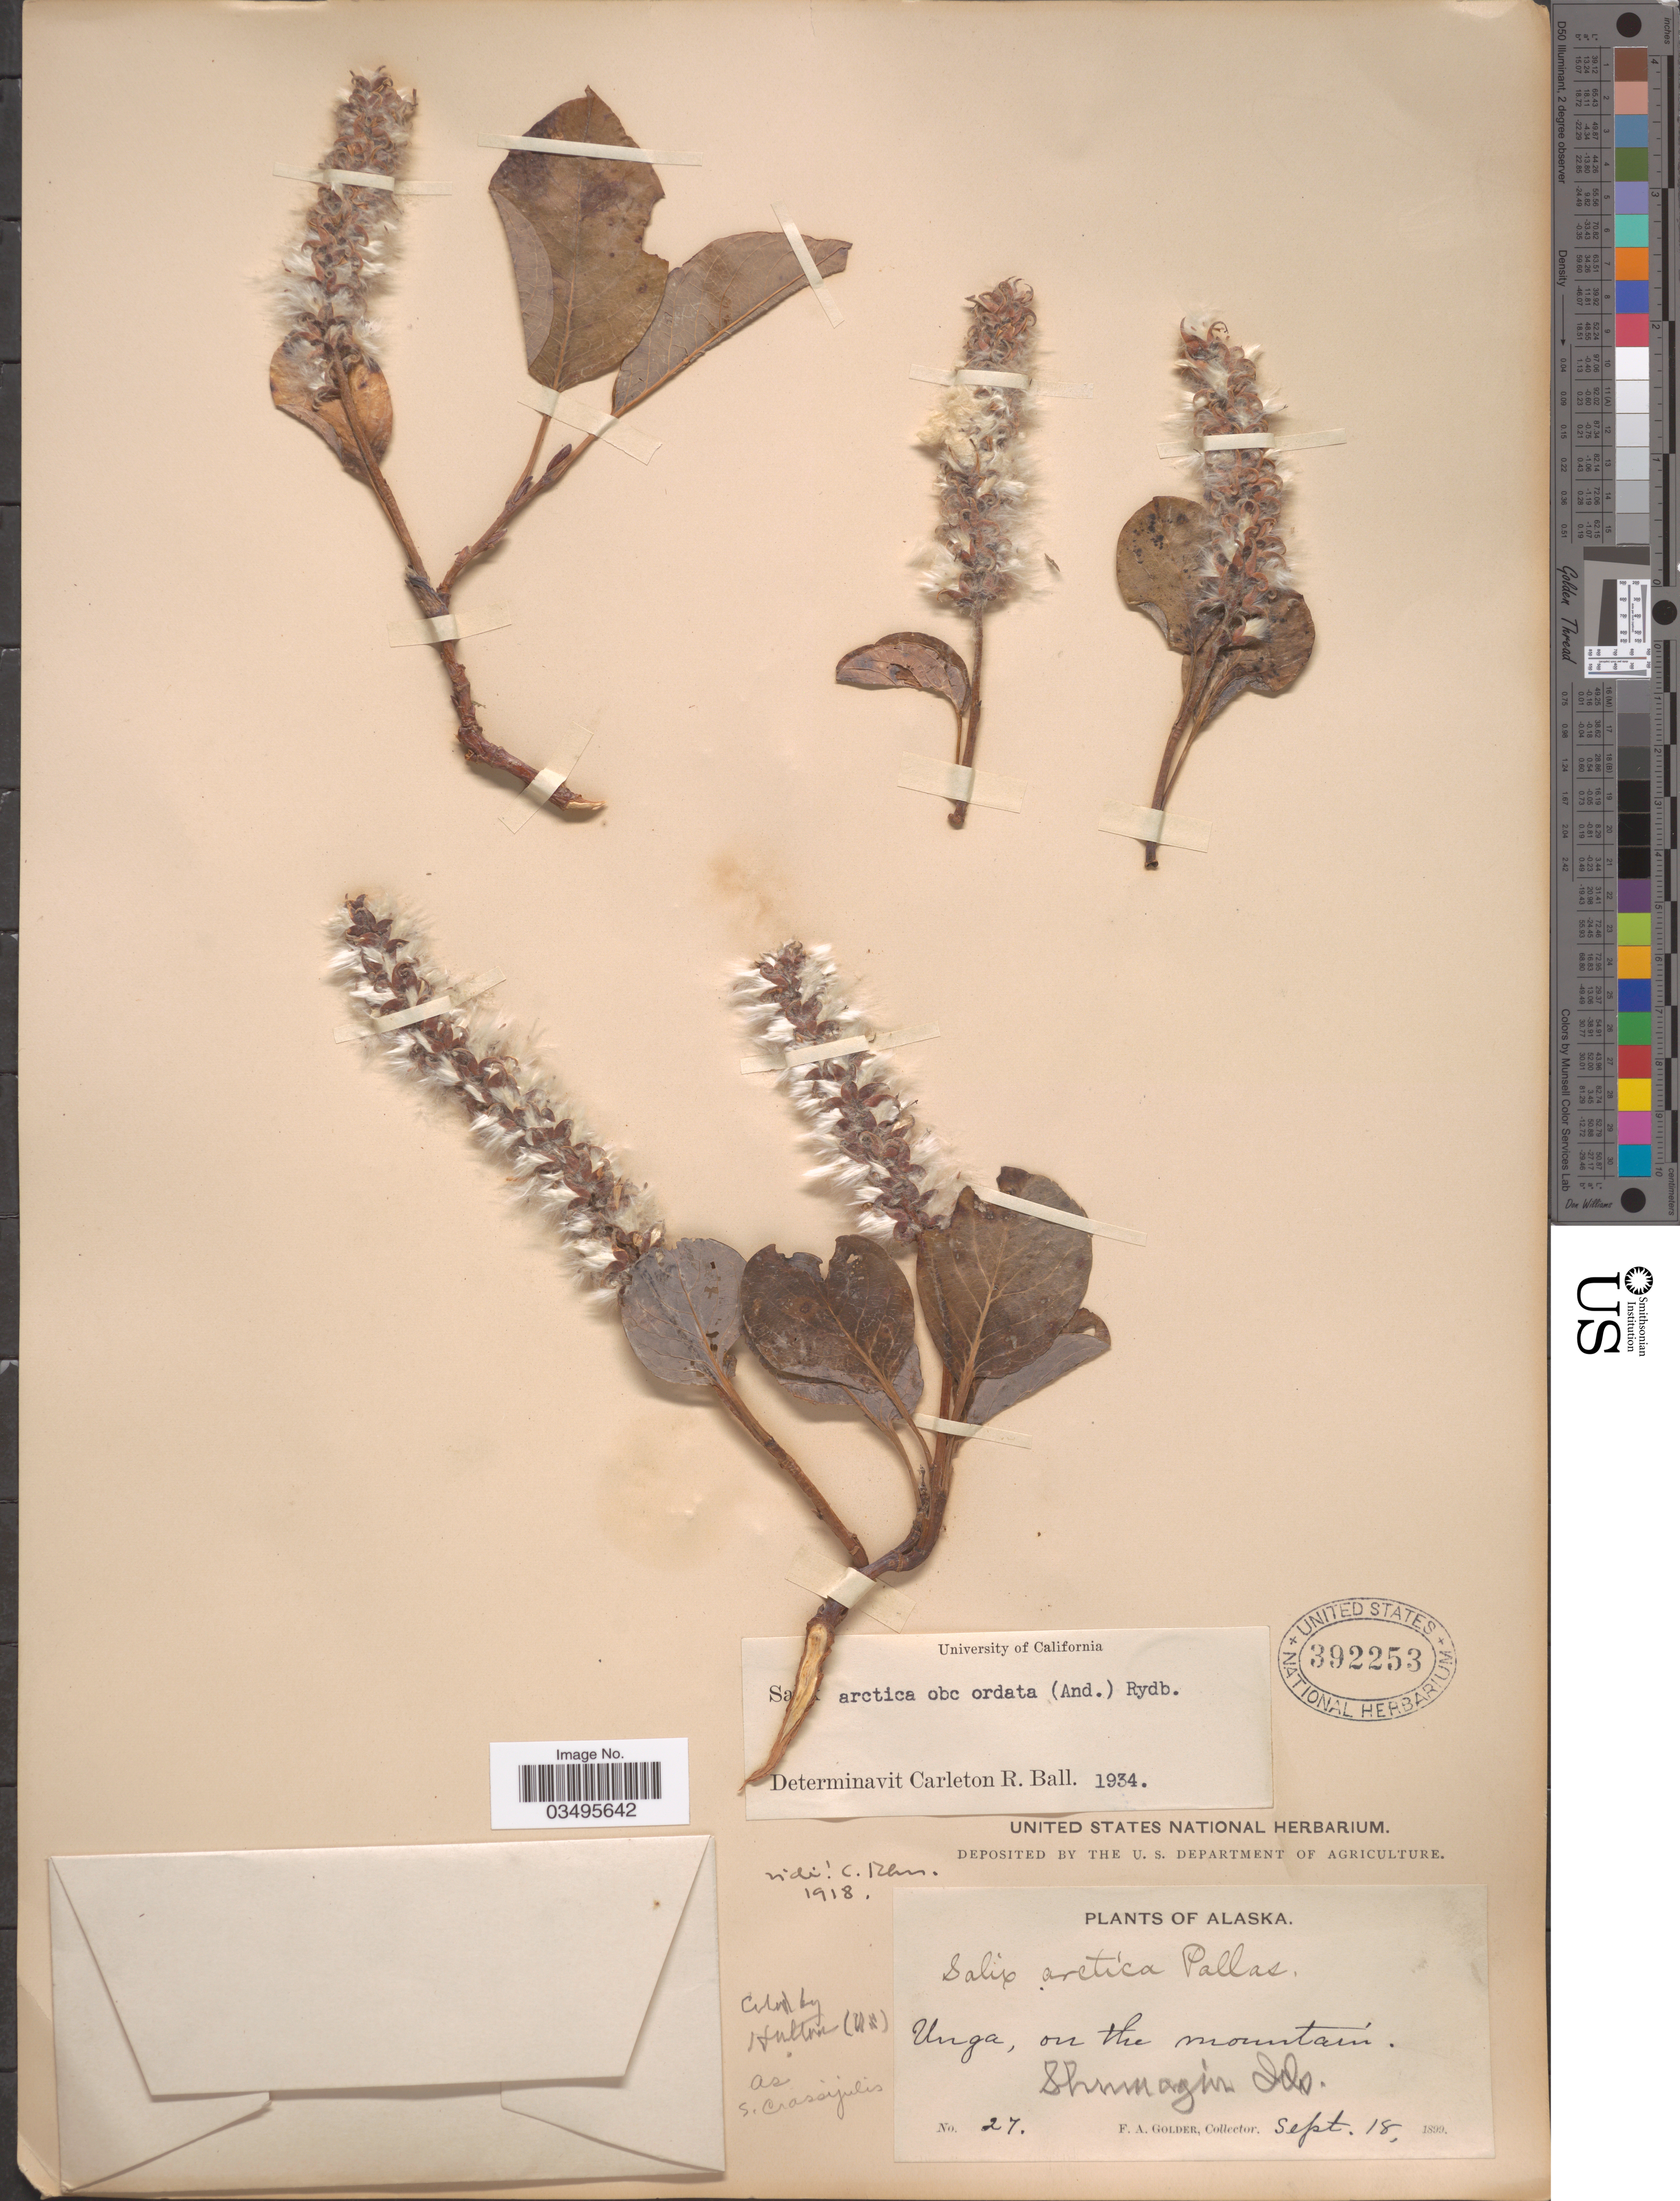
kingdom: Plantae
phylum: Tracheophyta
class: Magnoliopsida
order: Malpighiales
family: Salicaceae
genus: Salix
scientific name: Salix arctica var. obcordata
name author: (Andersson) Rydb.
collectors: F. Golder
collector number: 27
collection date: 1899-09-18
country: United States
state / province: Alaska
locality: Unga, on the mountain. Shumagin Ids.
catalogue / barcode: US 392253